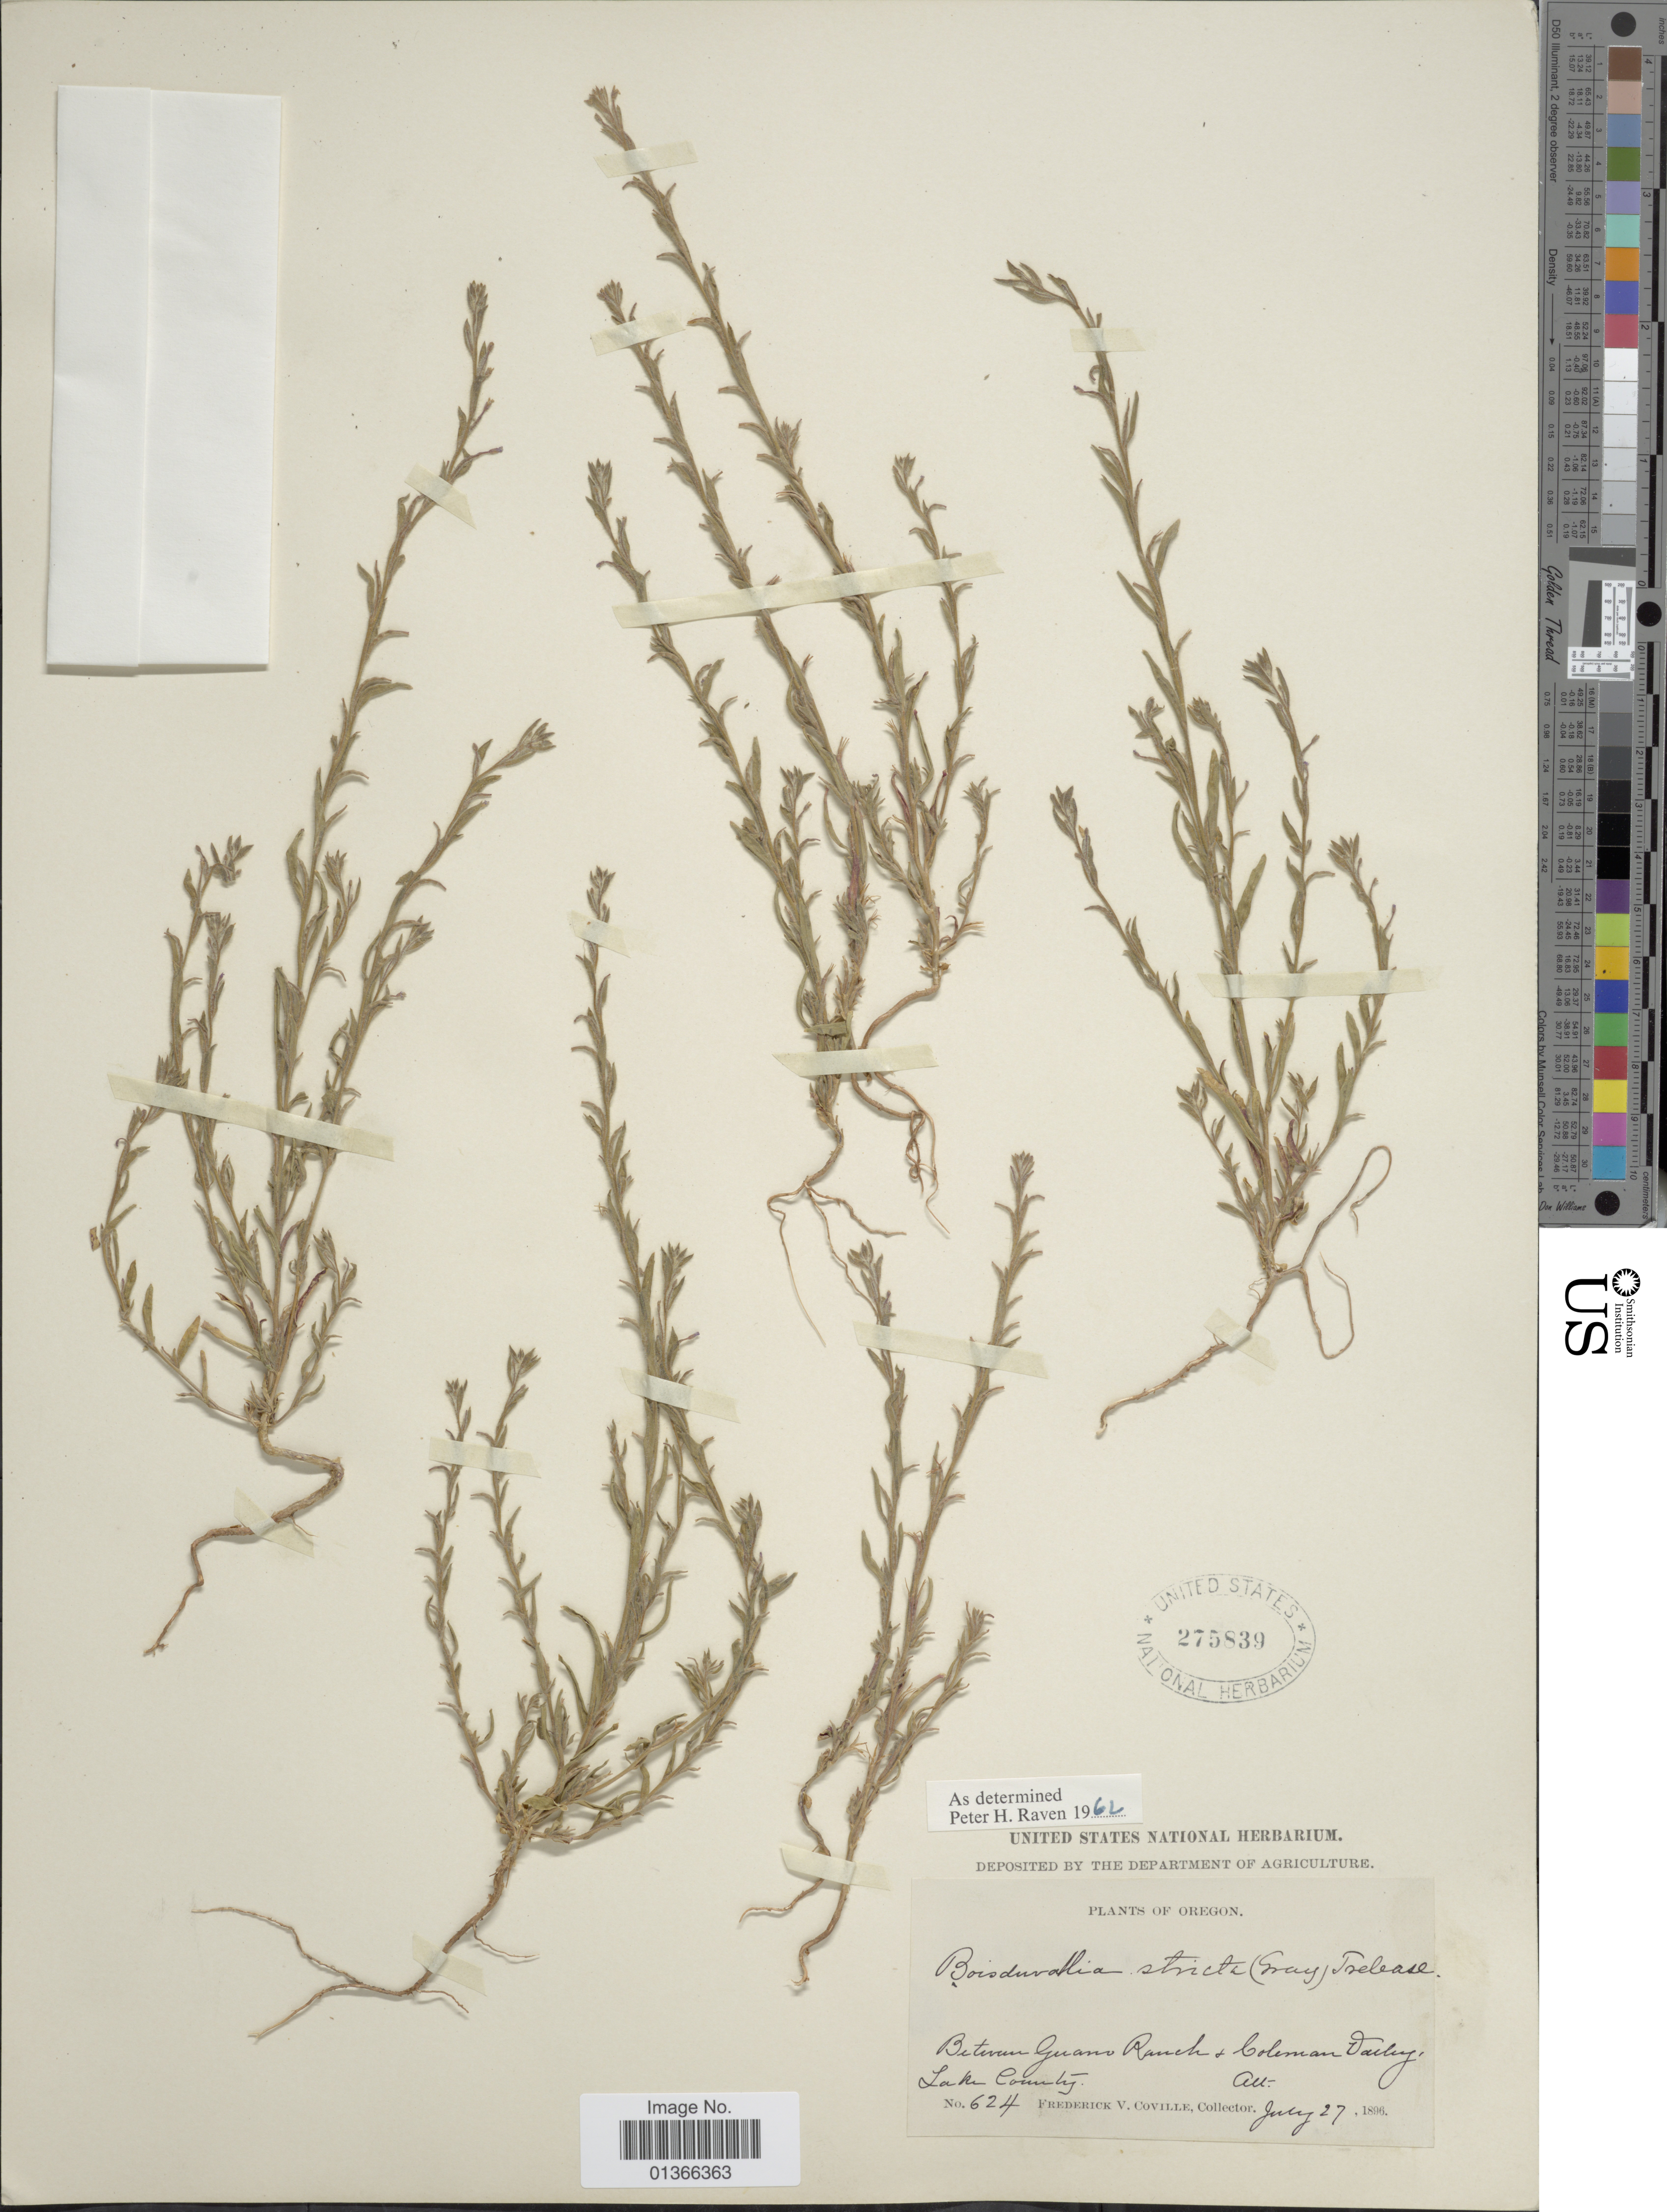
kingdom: Plantae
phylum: Tracheophyta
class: Magnoliopsida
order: Myrtales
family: Onagraceae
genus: Epilobium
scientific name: Epilobium torreyi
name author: (S. Watson) Hoch & P.H. Raven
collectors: F. V. Coville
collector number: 624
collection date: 1896-07-27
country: United States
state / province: Oregon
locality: Between Guano Ranch & Coleman Valley, Lake County.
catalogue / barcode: US 275839